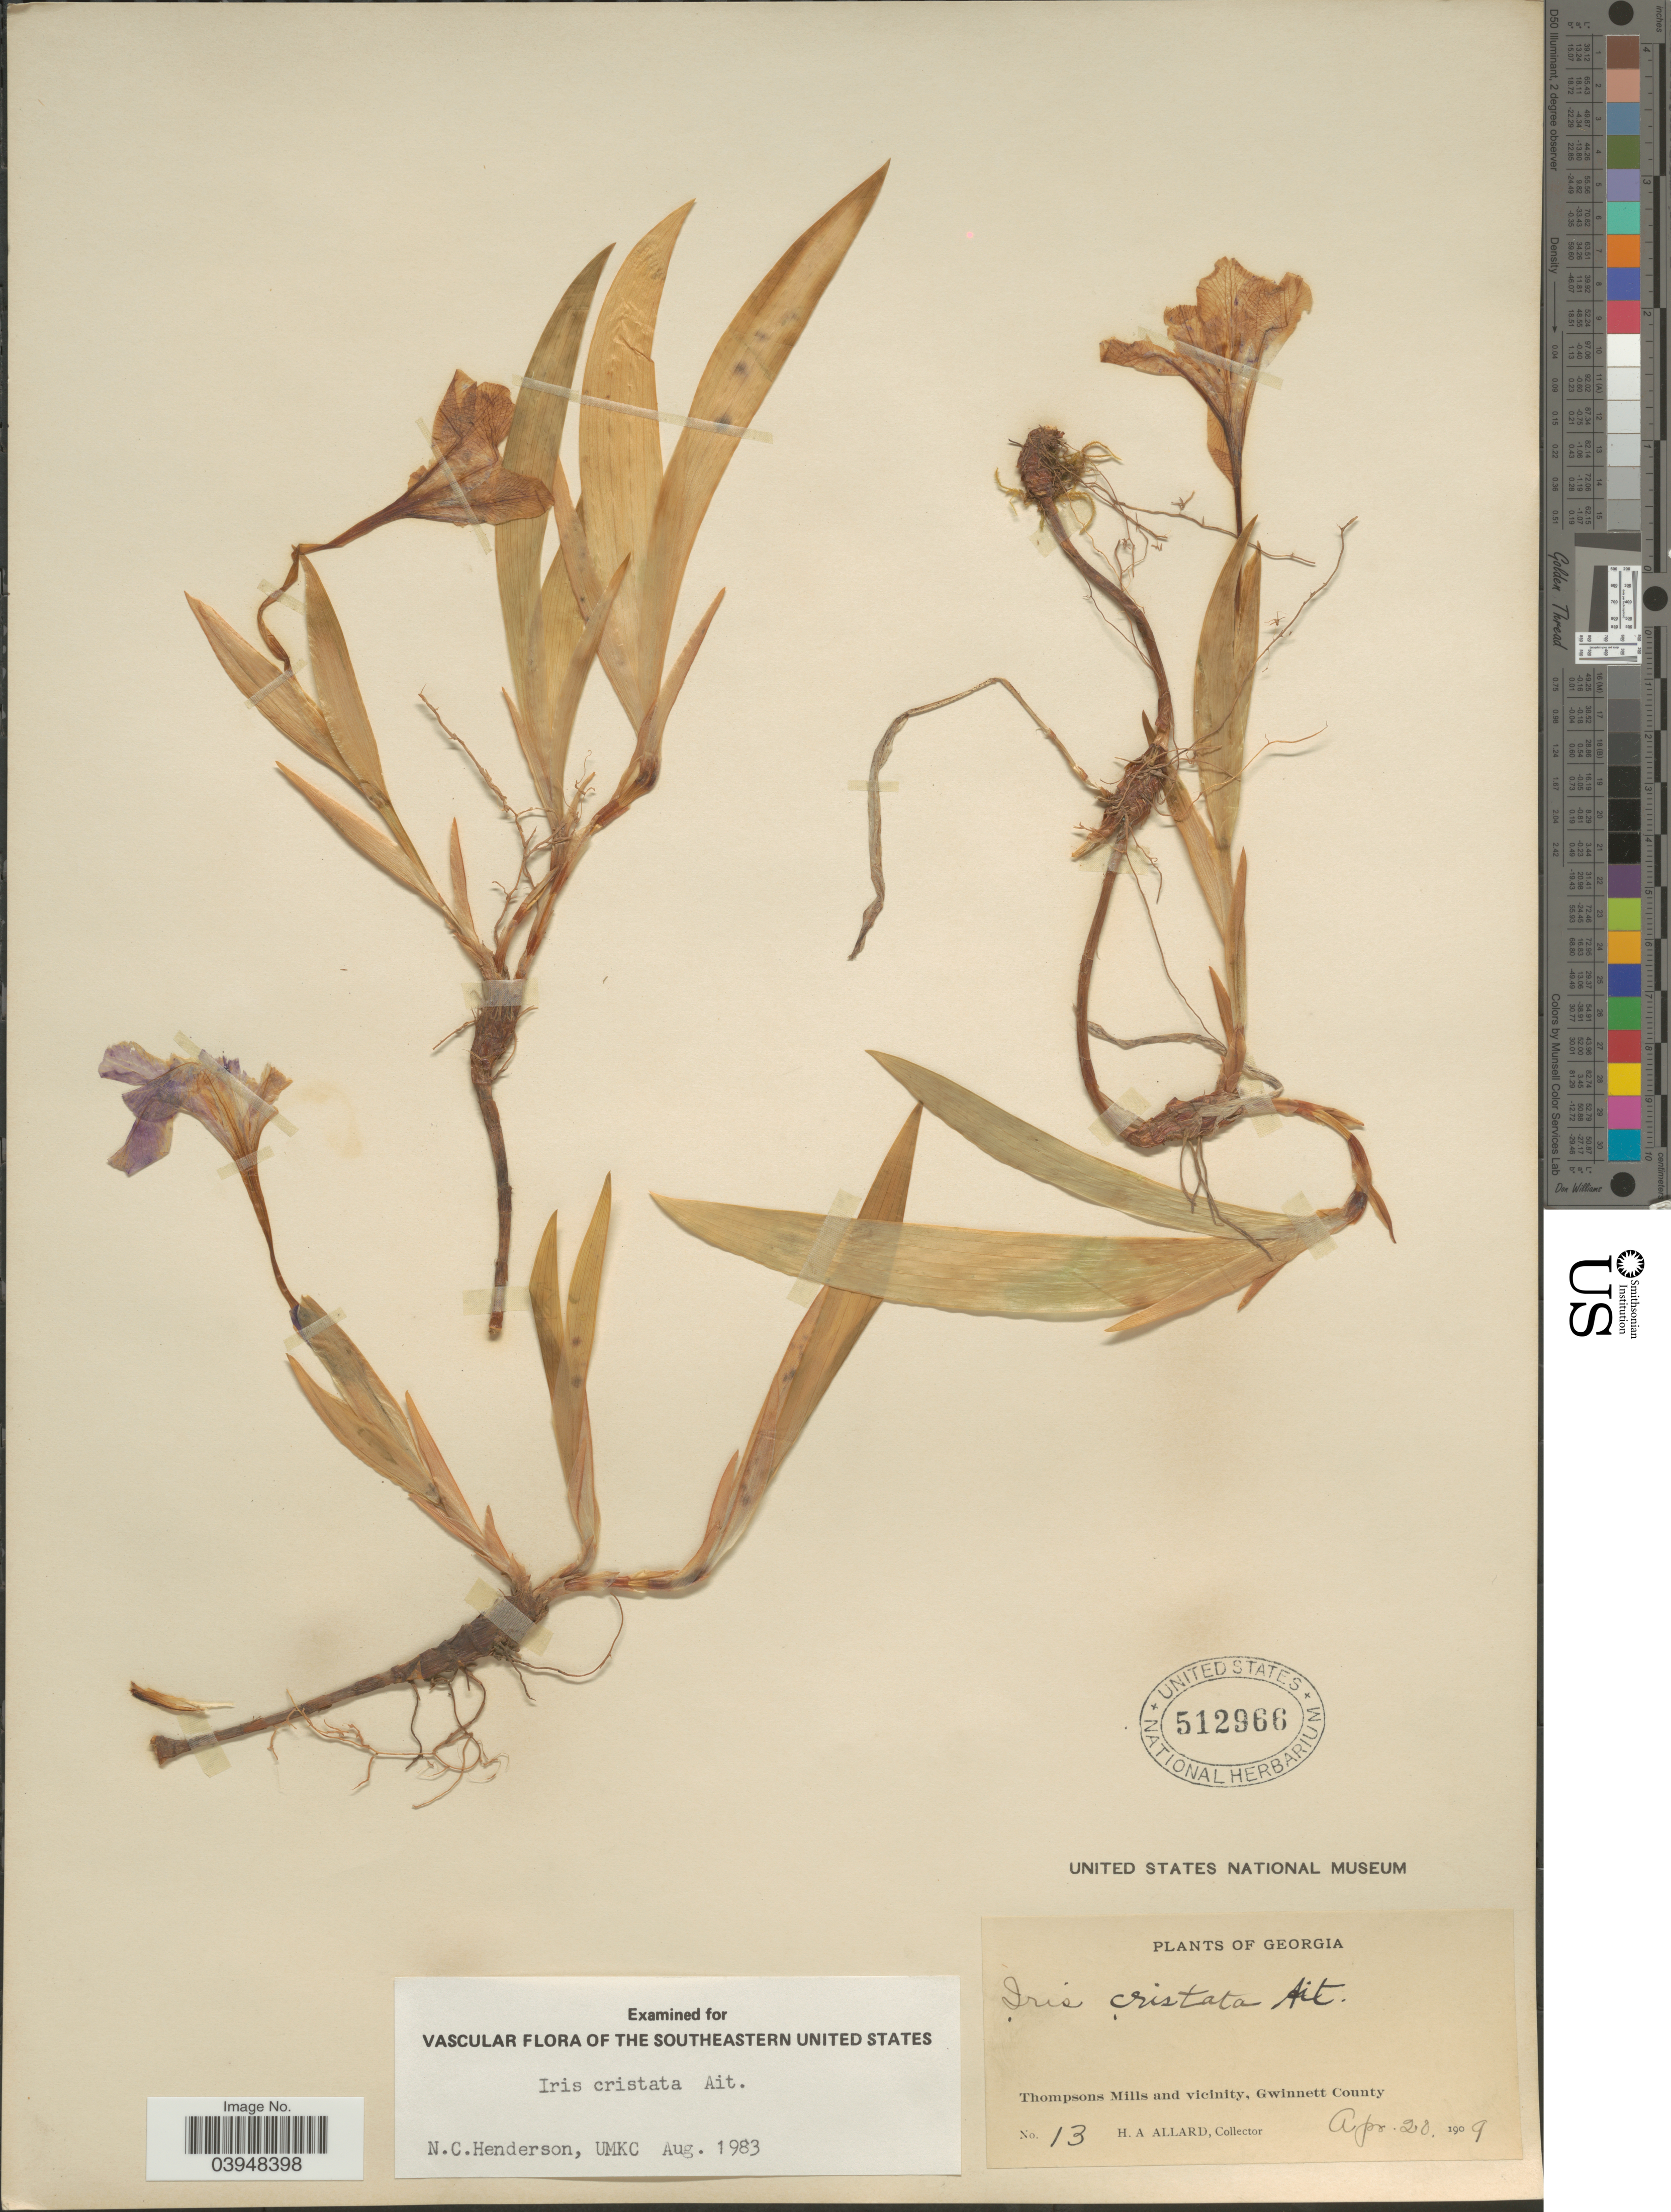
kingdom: Plantae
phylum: Tracheophyta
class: Liliopsida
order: Asparagales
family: Iridaceae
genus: Iris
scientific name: Iris cristata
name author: Aiton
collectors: H. A. Allard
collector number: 13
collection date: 1909-04-20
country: United States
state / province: Georgia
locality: Thompsons Mills and vicinity, Gwinnett County.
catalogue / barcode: US 512966